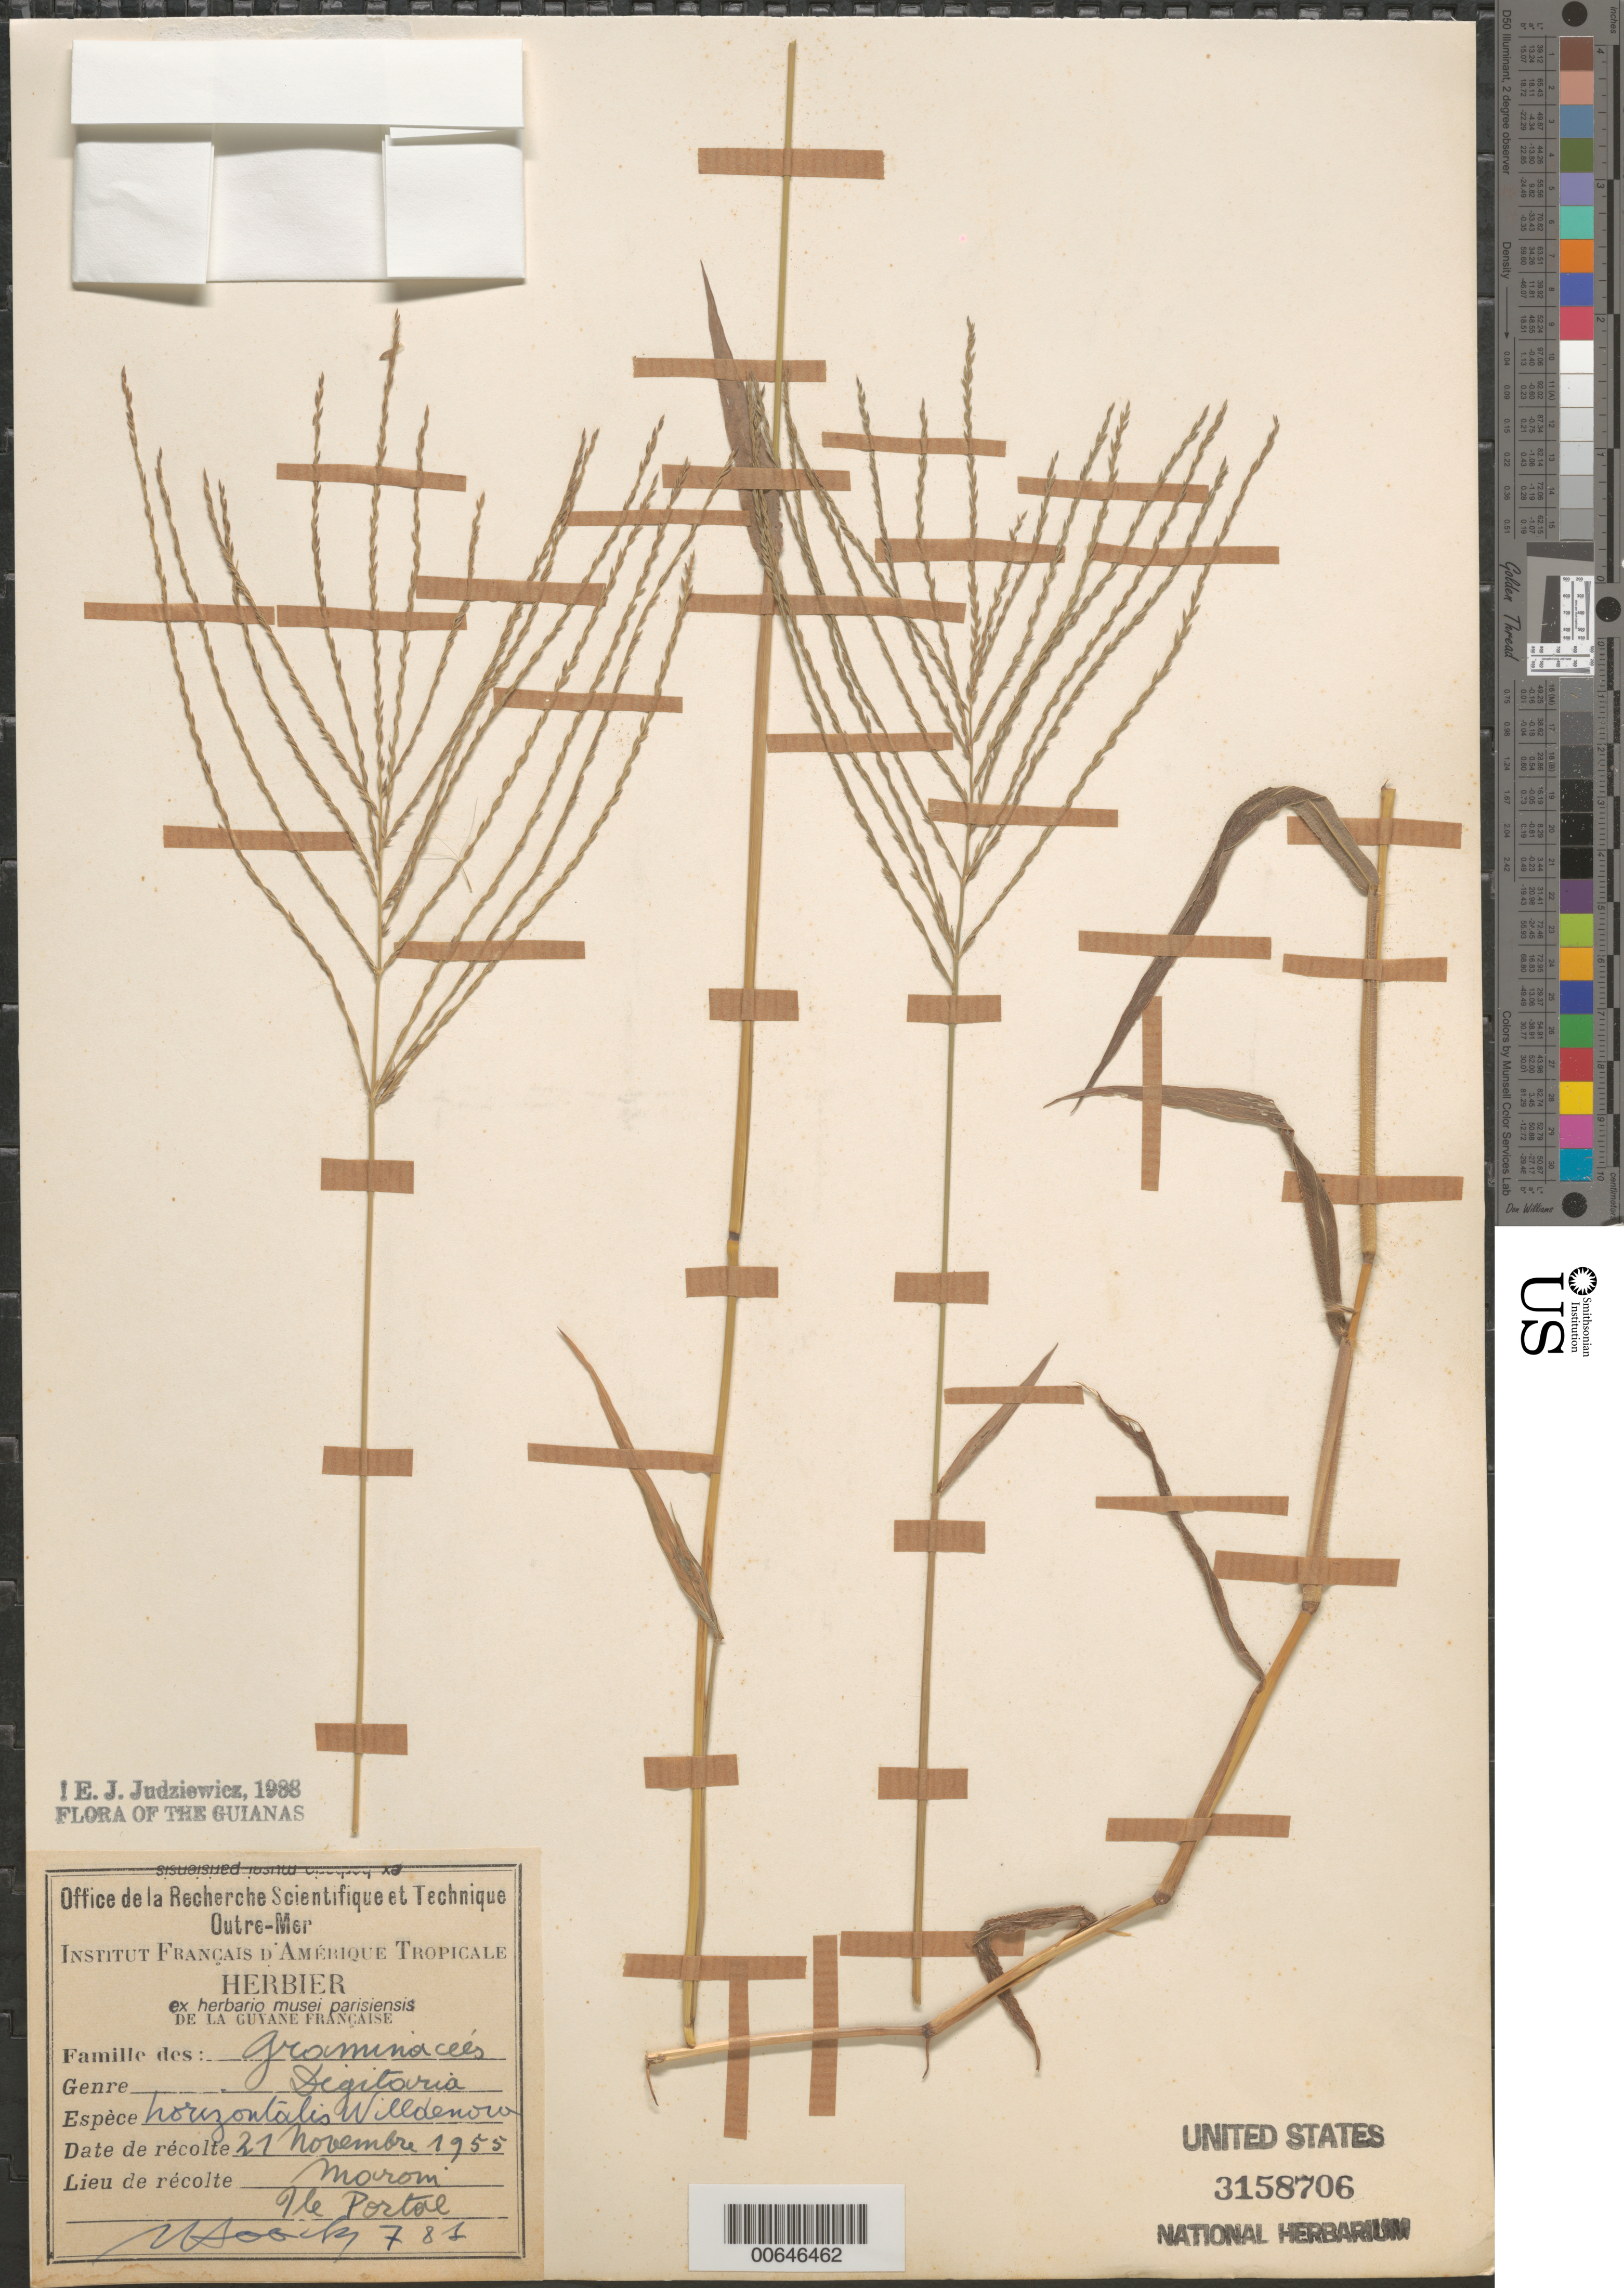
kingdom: Plantae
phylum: Tracheophyta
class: Liliopsida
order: Poales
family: Poaceae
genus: Digitaria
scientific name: Digitaria horizontalis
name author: Willd.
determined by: Judziewicz, E. J.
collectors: J. Hoock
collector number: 781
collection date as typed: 25-Nov-55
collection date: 1955-11-25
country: French Guiana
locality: Maroni, Ile Portal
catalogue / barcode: US 3158706